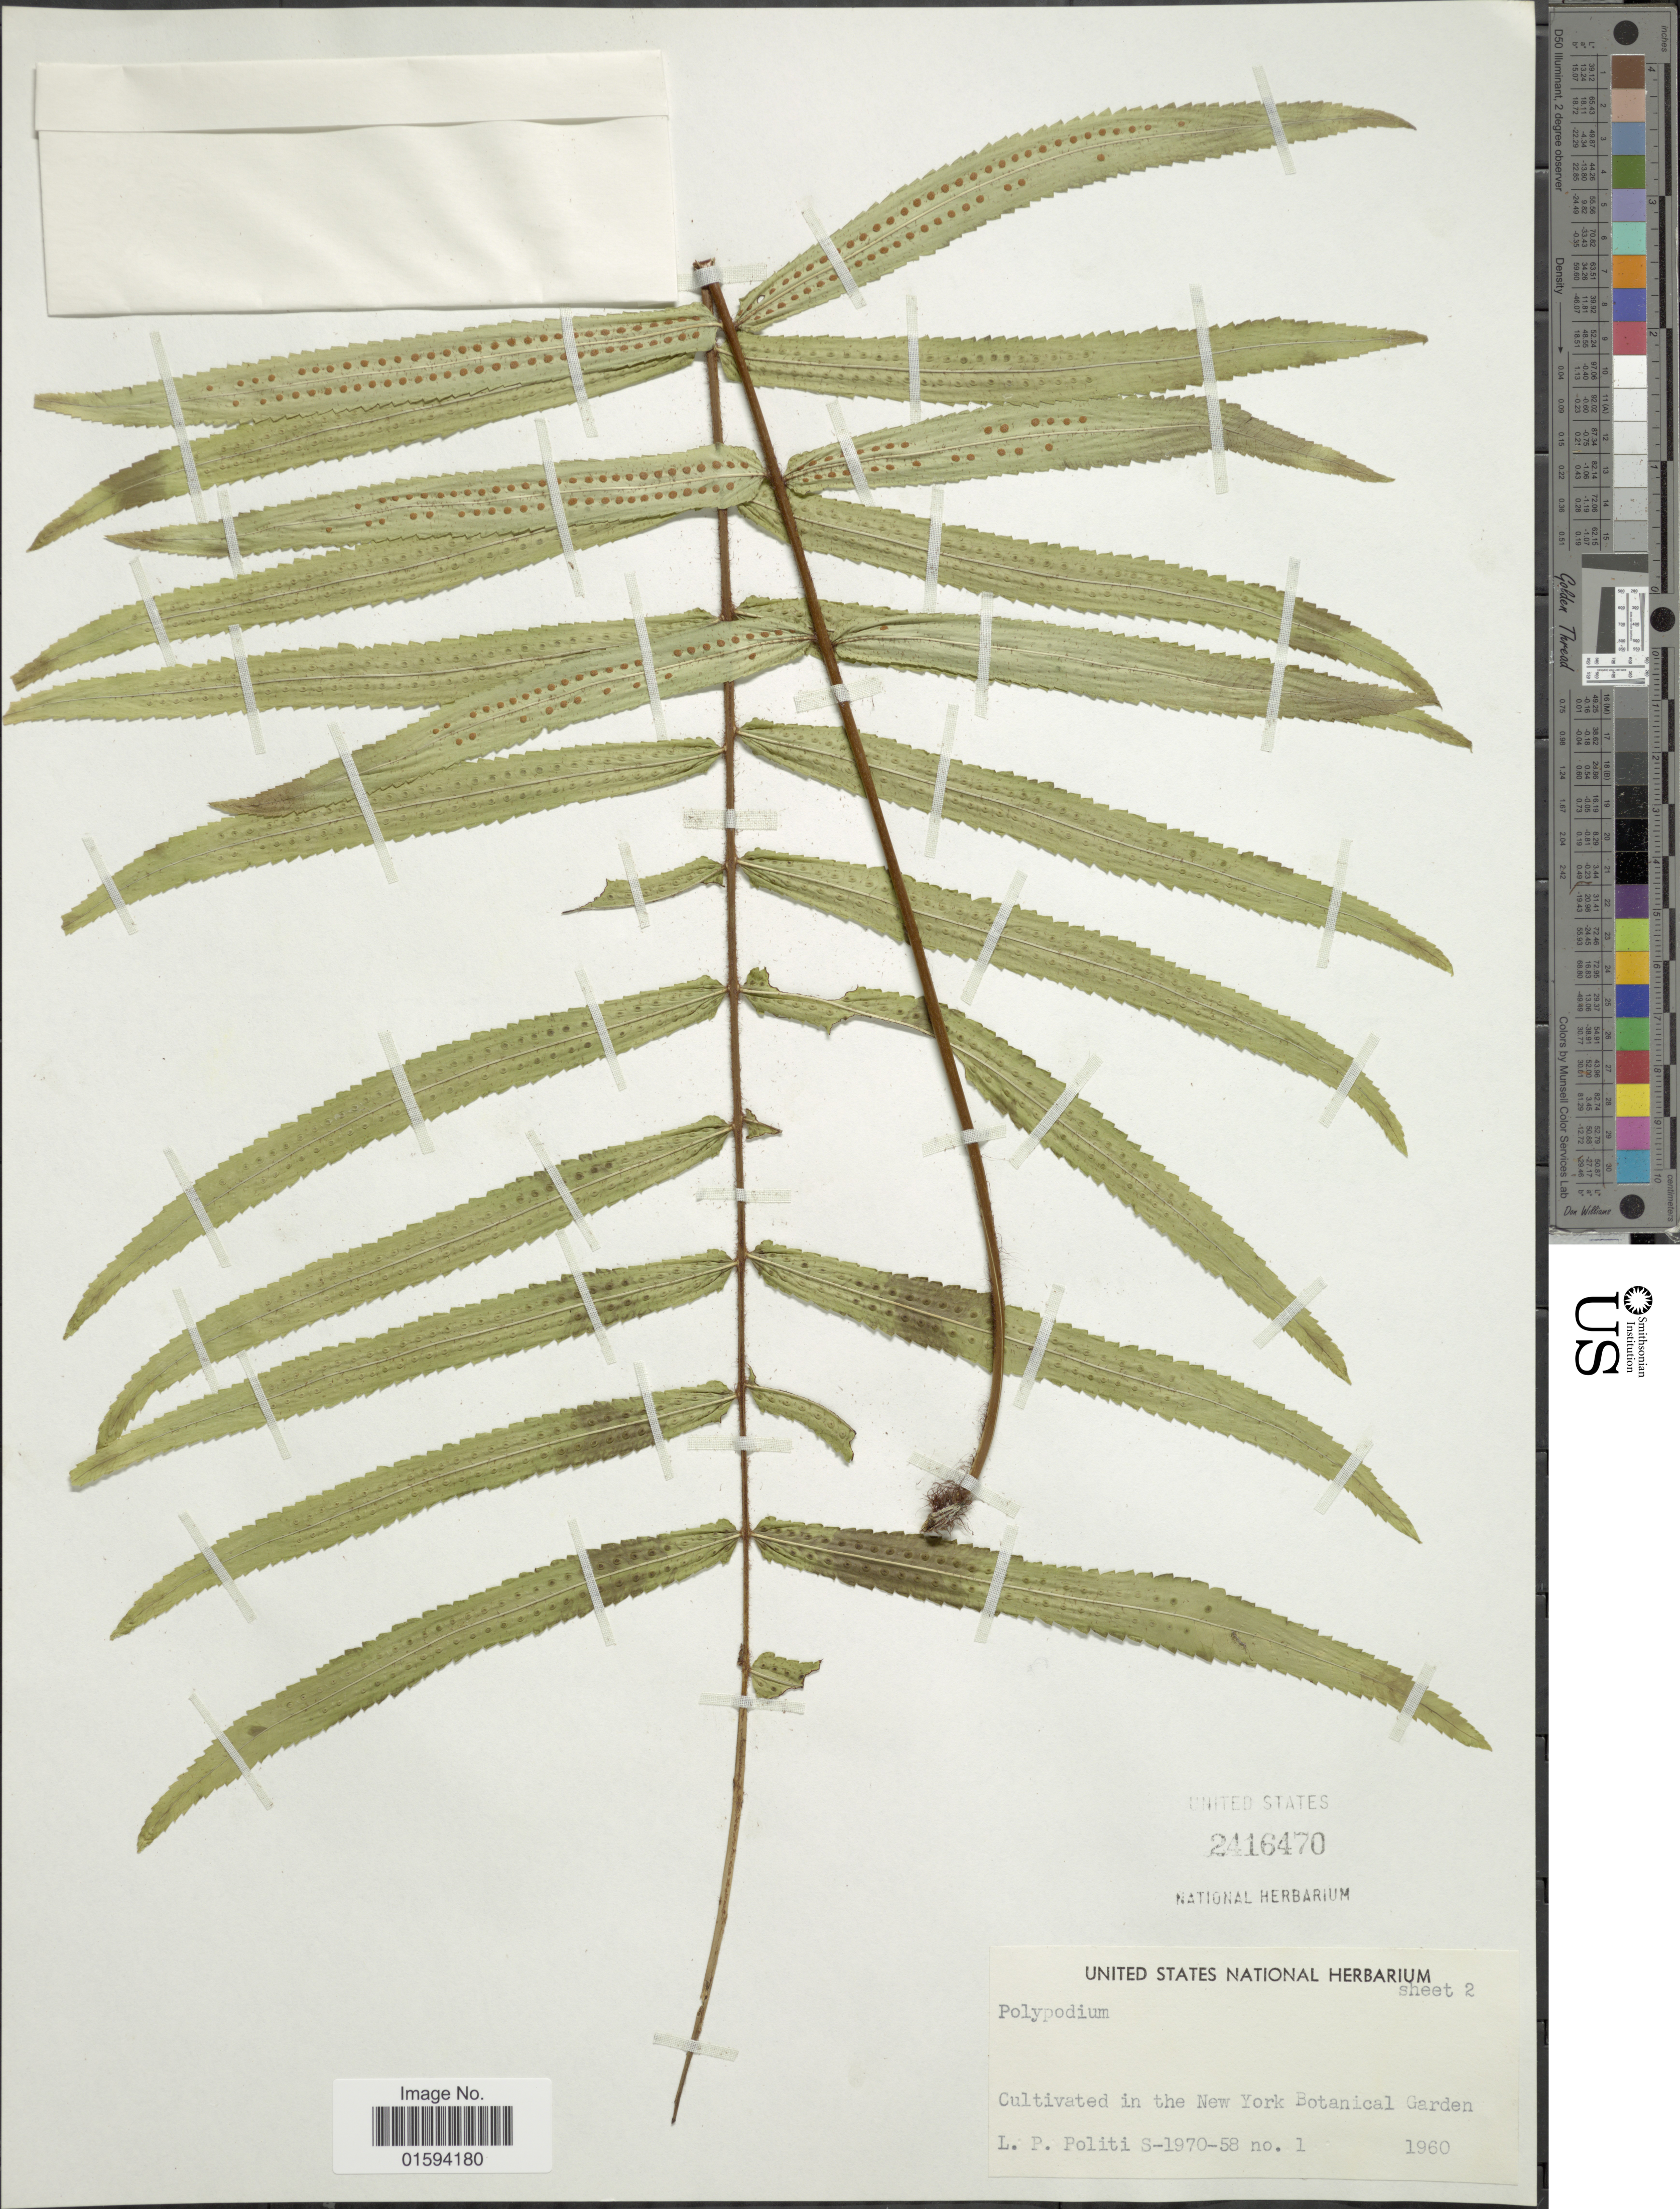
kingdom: Plantae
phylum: Tracheophyta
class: Polypodiopsida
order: Polypodiales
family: Polypodiaceae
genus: Polypodium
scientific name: Polypodium sp.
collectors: L. Politi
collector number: S-1297-58/1*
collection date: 1960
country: United States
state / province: New York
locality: In the New Yokr Botanical Garden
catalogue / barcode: US 2416470